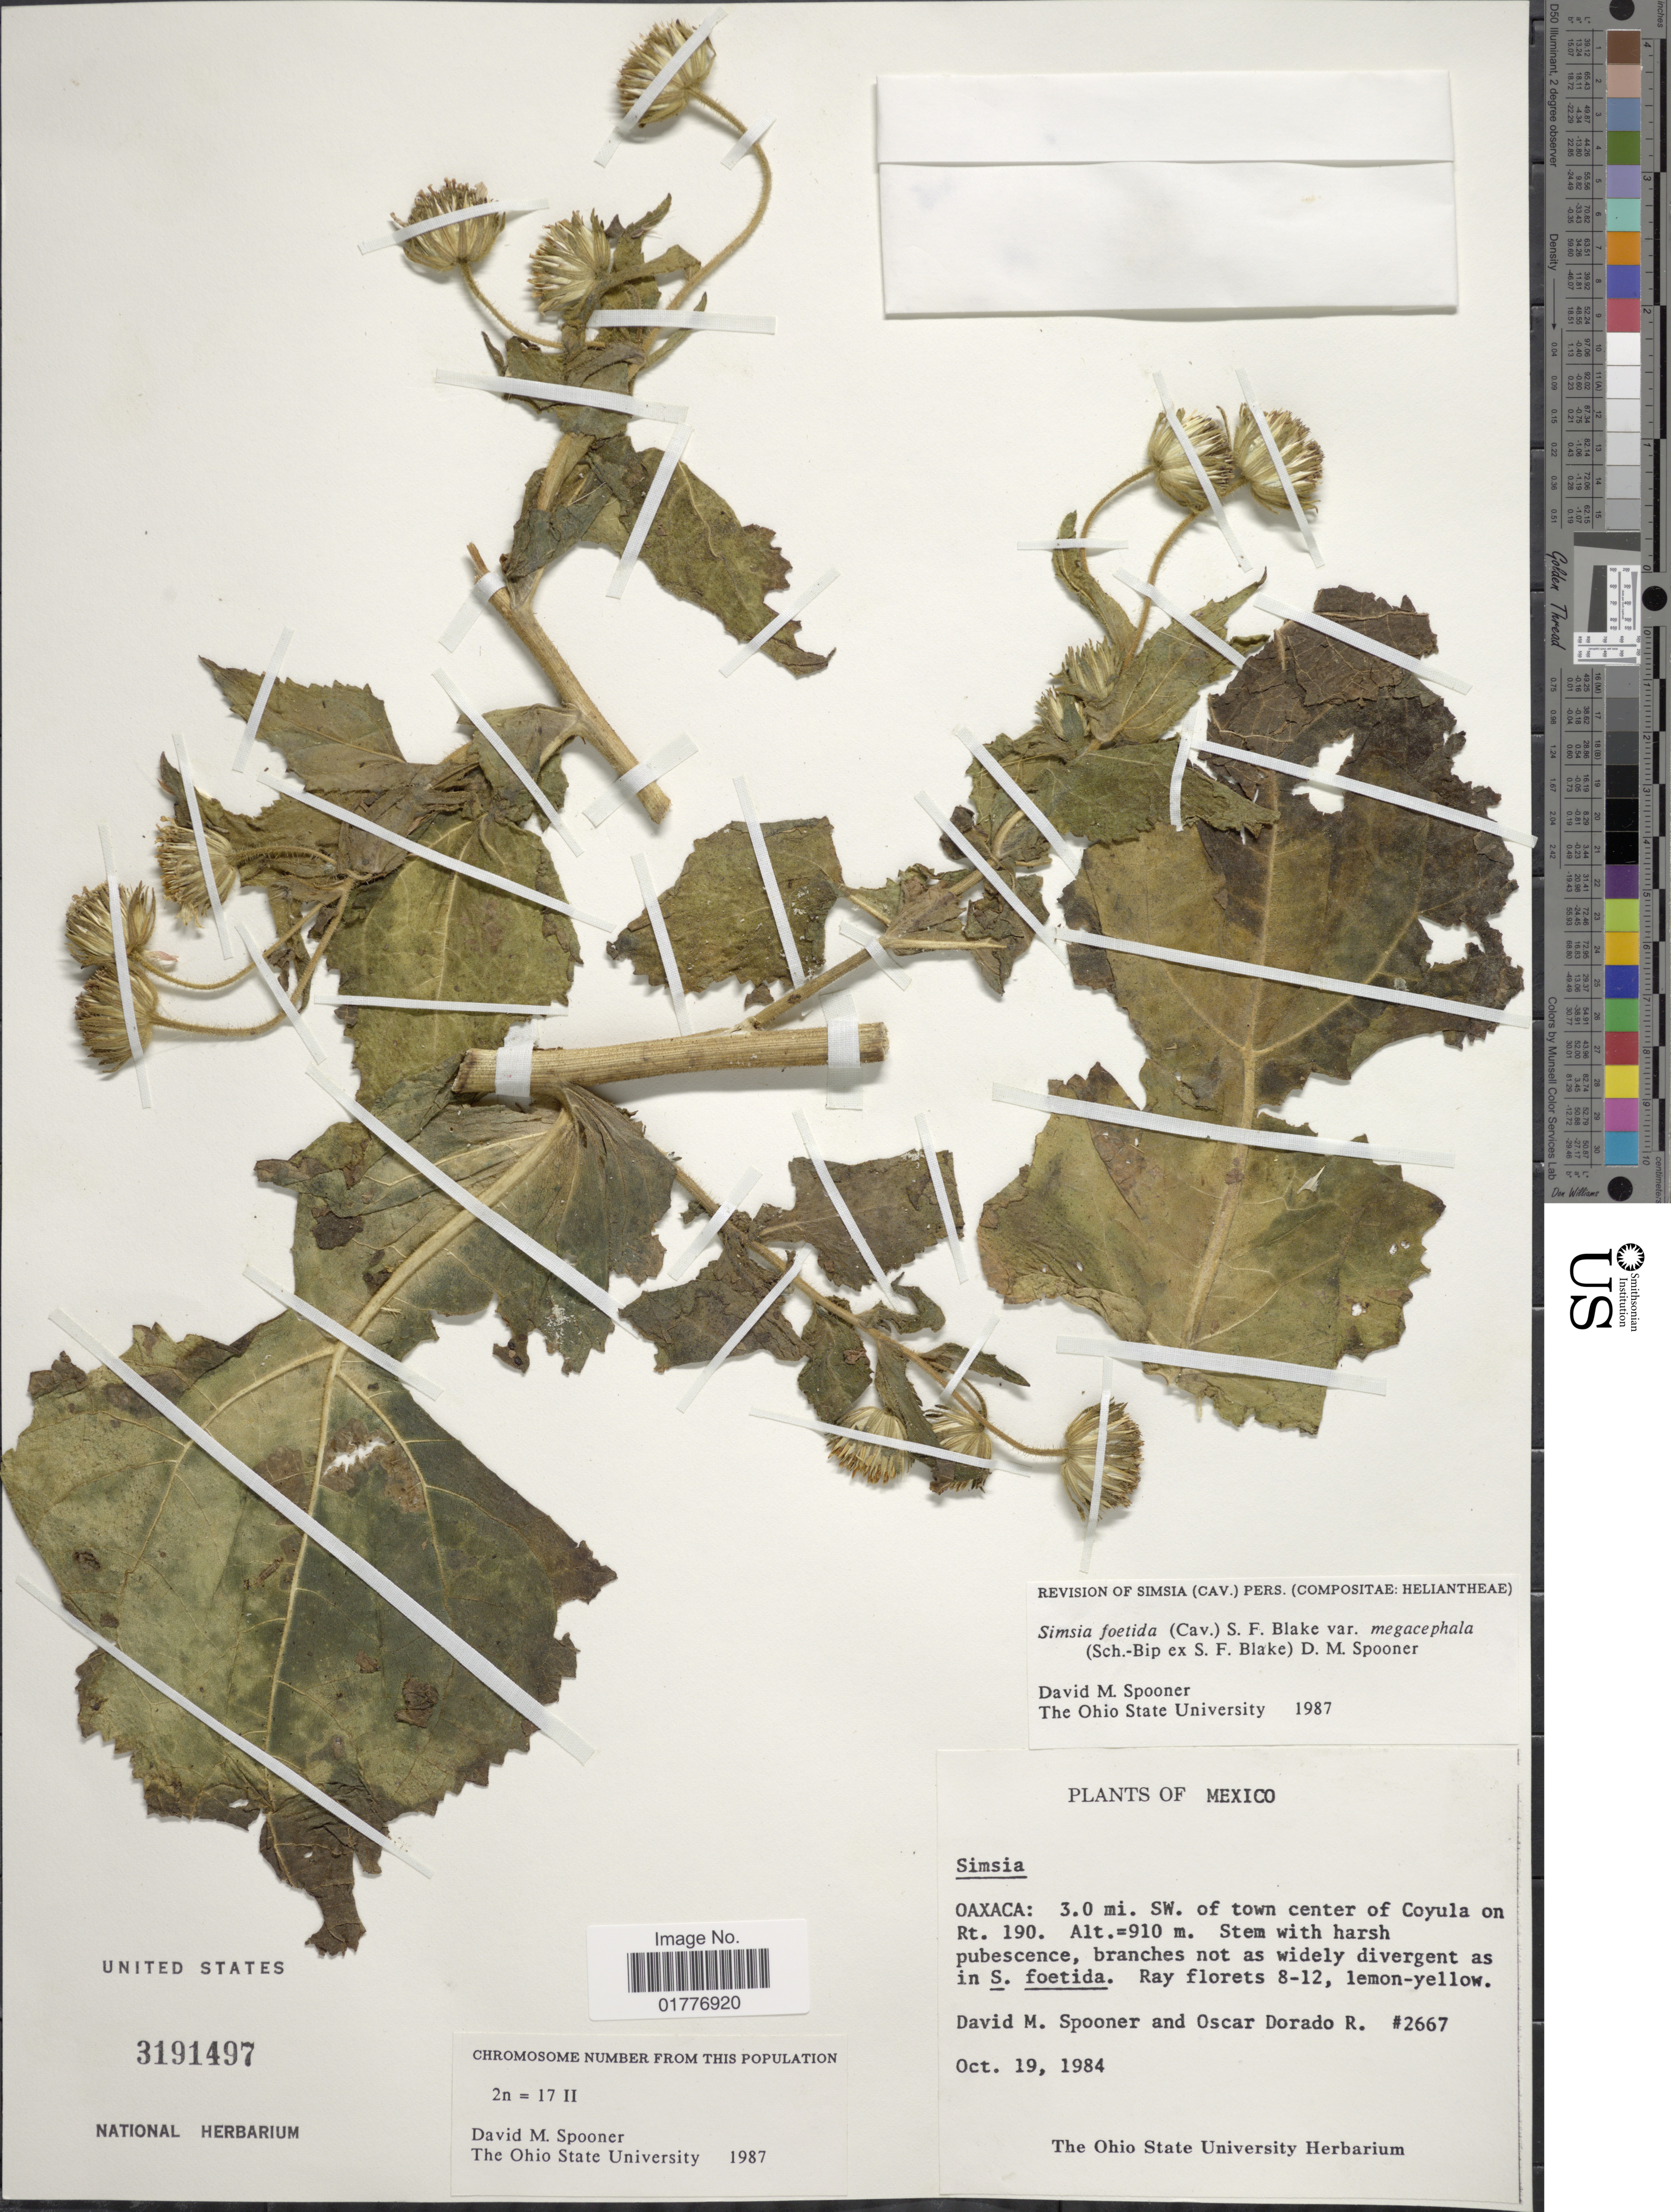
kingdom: Plantae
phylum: Tracheophyta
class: Magnoliopsida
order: Asterales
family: Asteraceae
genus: Simsia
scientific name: Simsia foetida var. megacephala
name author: (Sch. Bip. ex Blake) D.M. Spooner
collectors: D. Spooner & O. R. Dorado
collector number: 2667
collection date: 1984-10-19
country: Mexico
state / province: Oaxaca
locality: Oaxaca: 3.0 mi. SW. of town centre of Coyula on RT. 190.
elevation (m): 910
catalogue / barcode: US 3191497